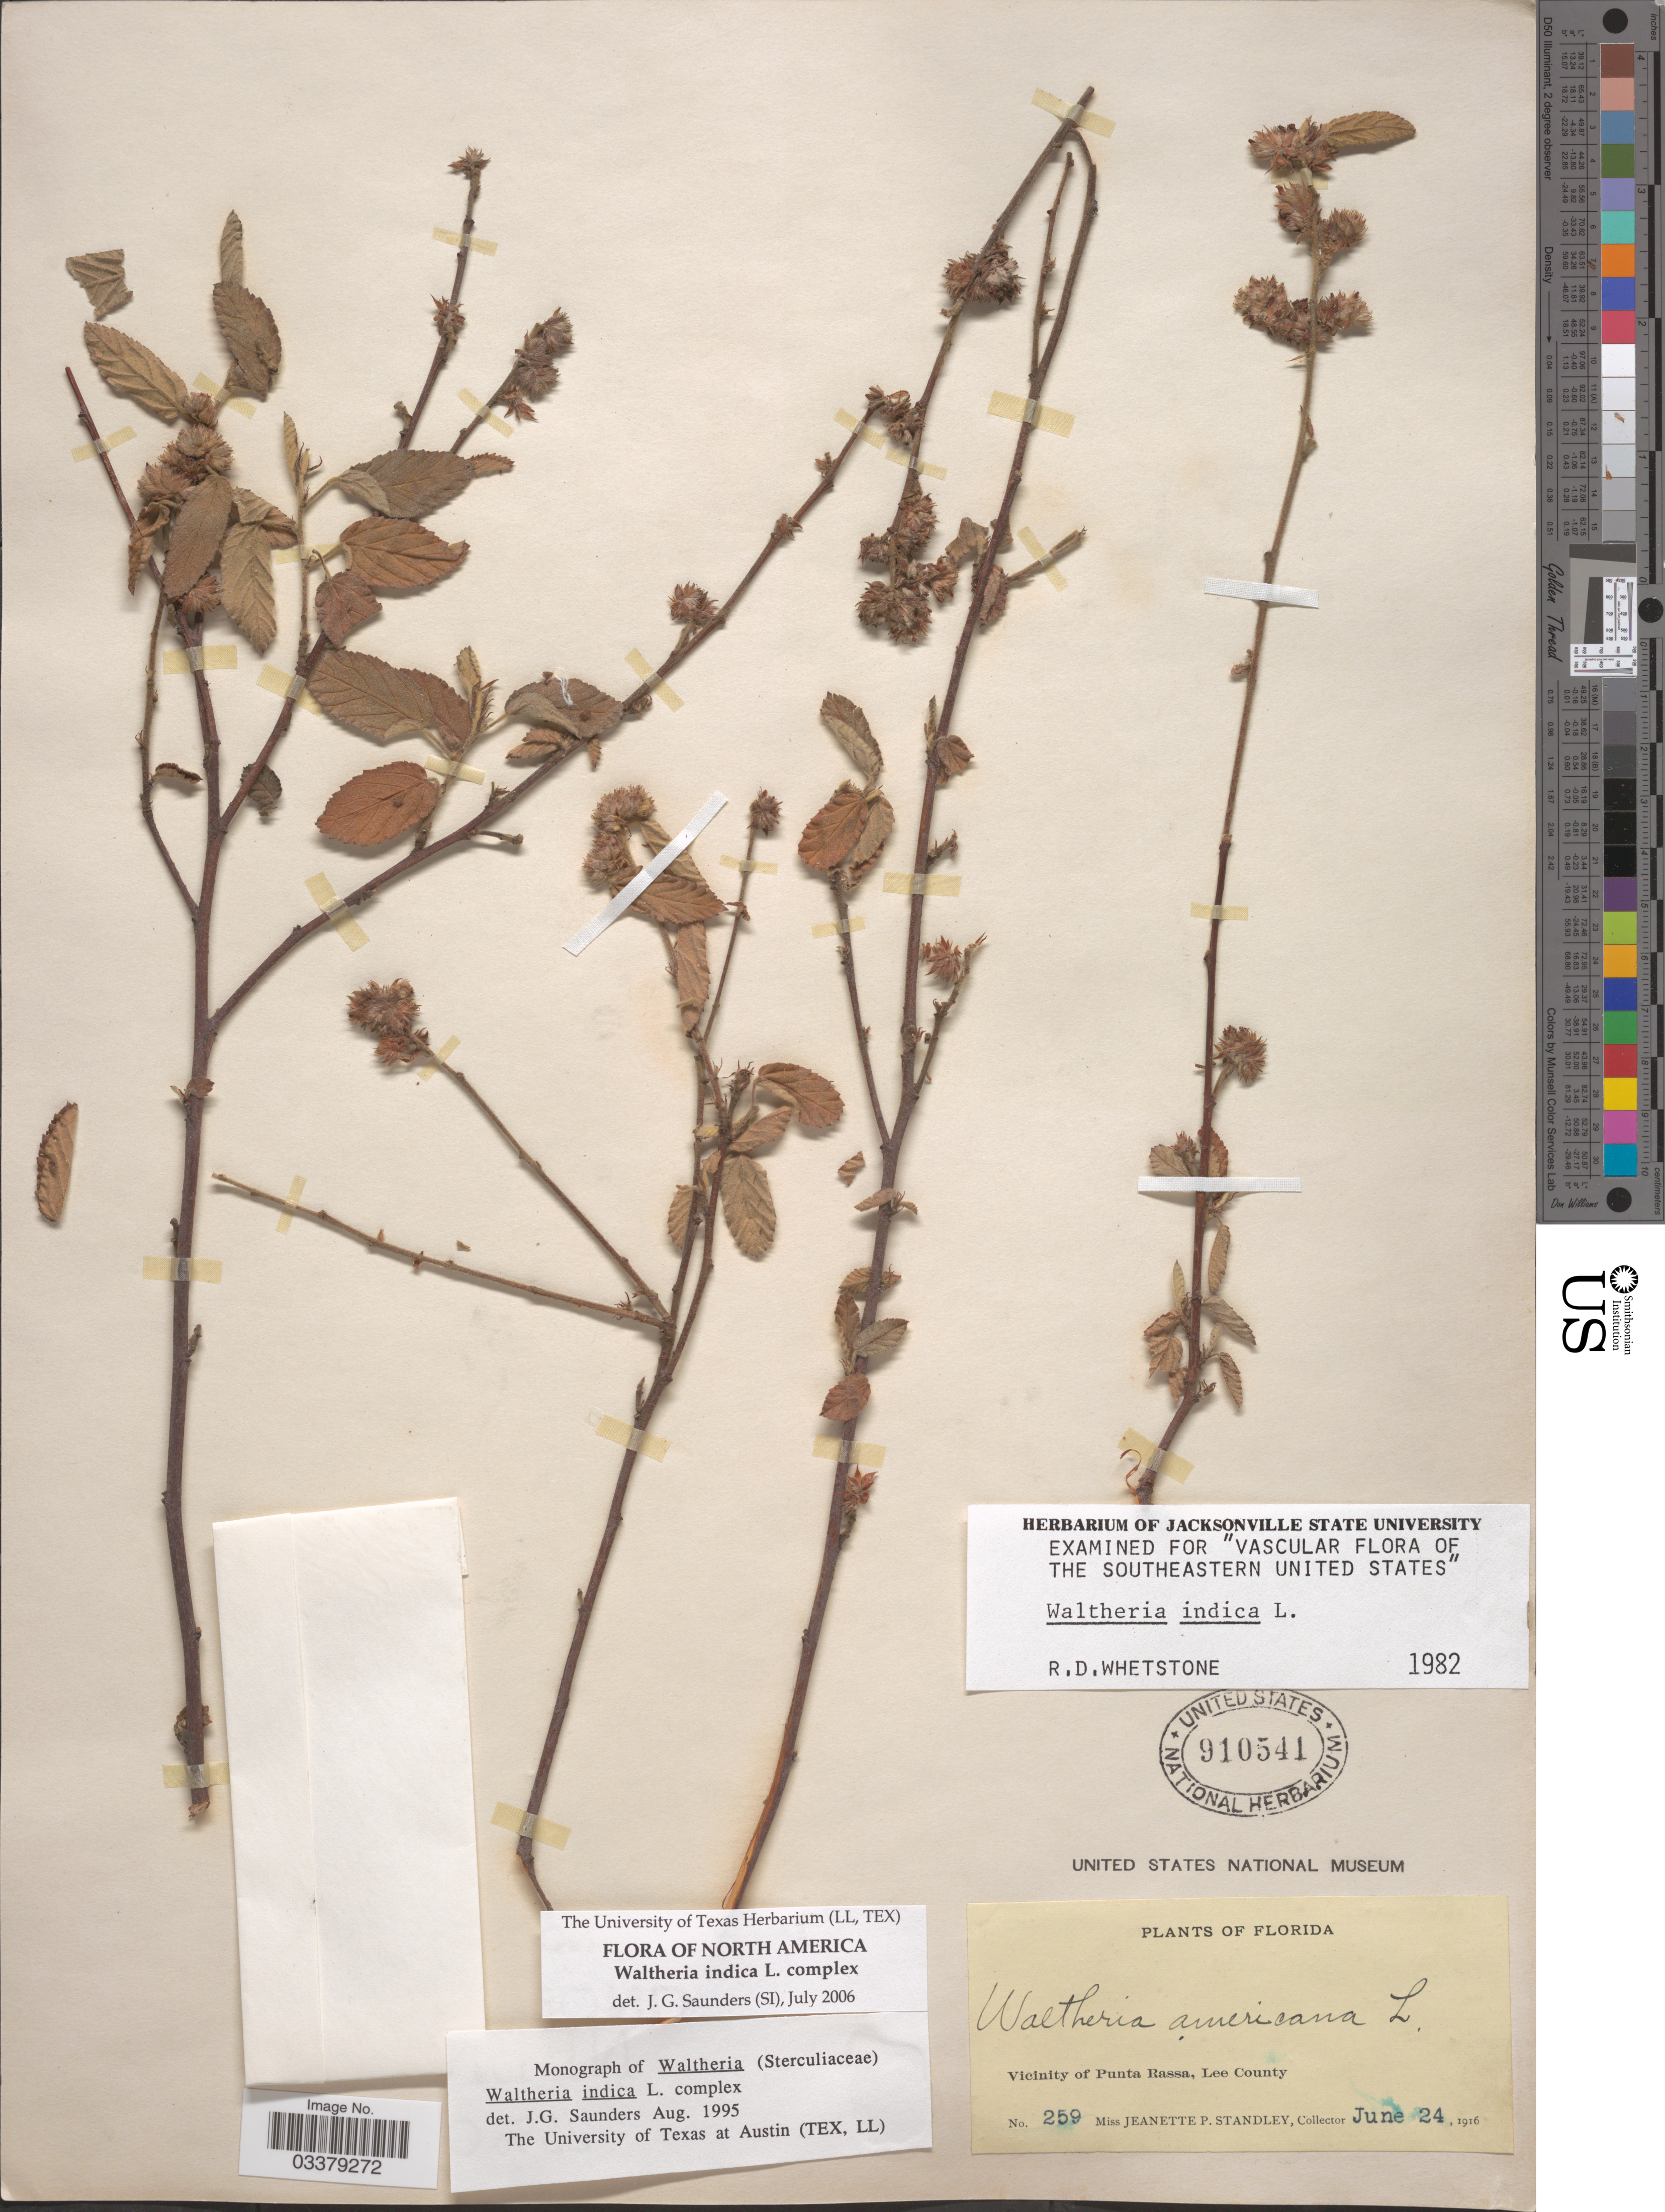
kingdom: Plantae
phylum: Tracheophyta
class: Magnoliopsida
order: Malvales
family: Malvaceae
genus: Waltheria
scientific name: Waltheria indica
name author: L.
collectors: J. P. Standley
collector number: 259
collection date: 1916-06-24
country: United States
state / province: Florida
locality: Vicinity of Punta Rassa, Lee County.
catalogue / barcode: US 910541